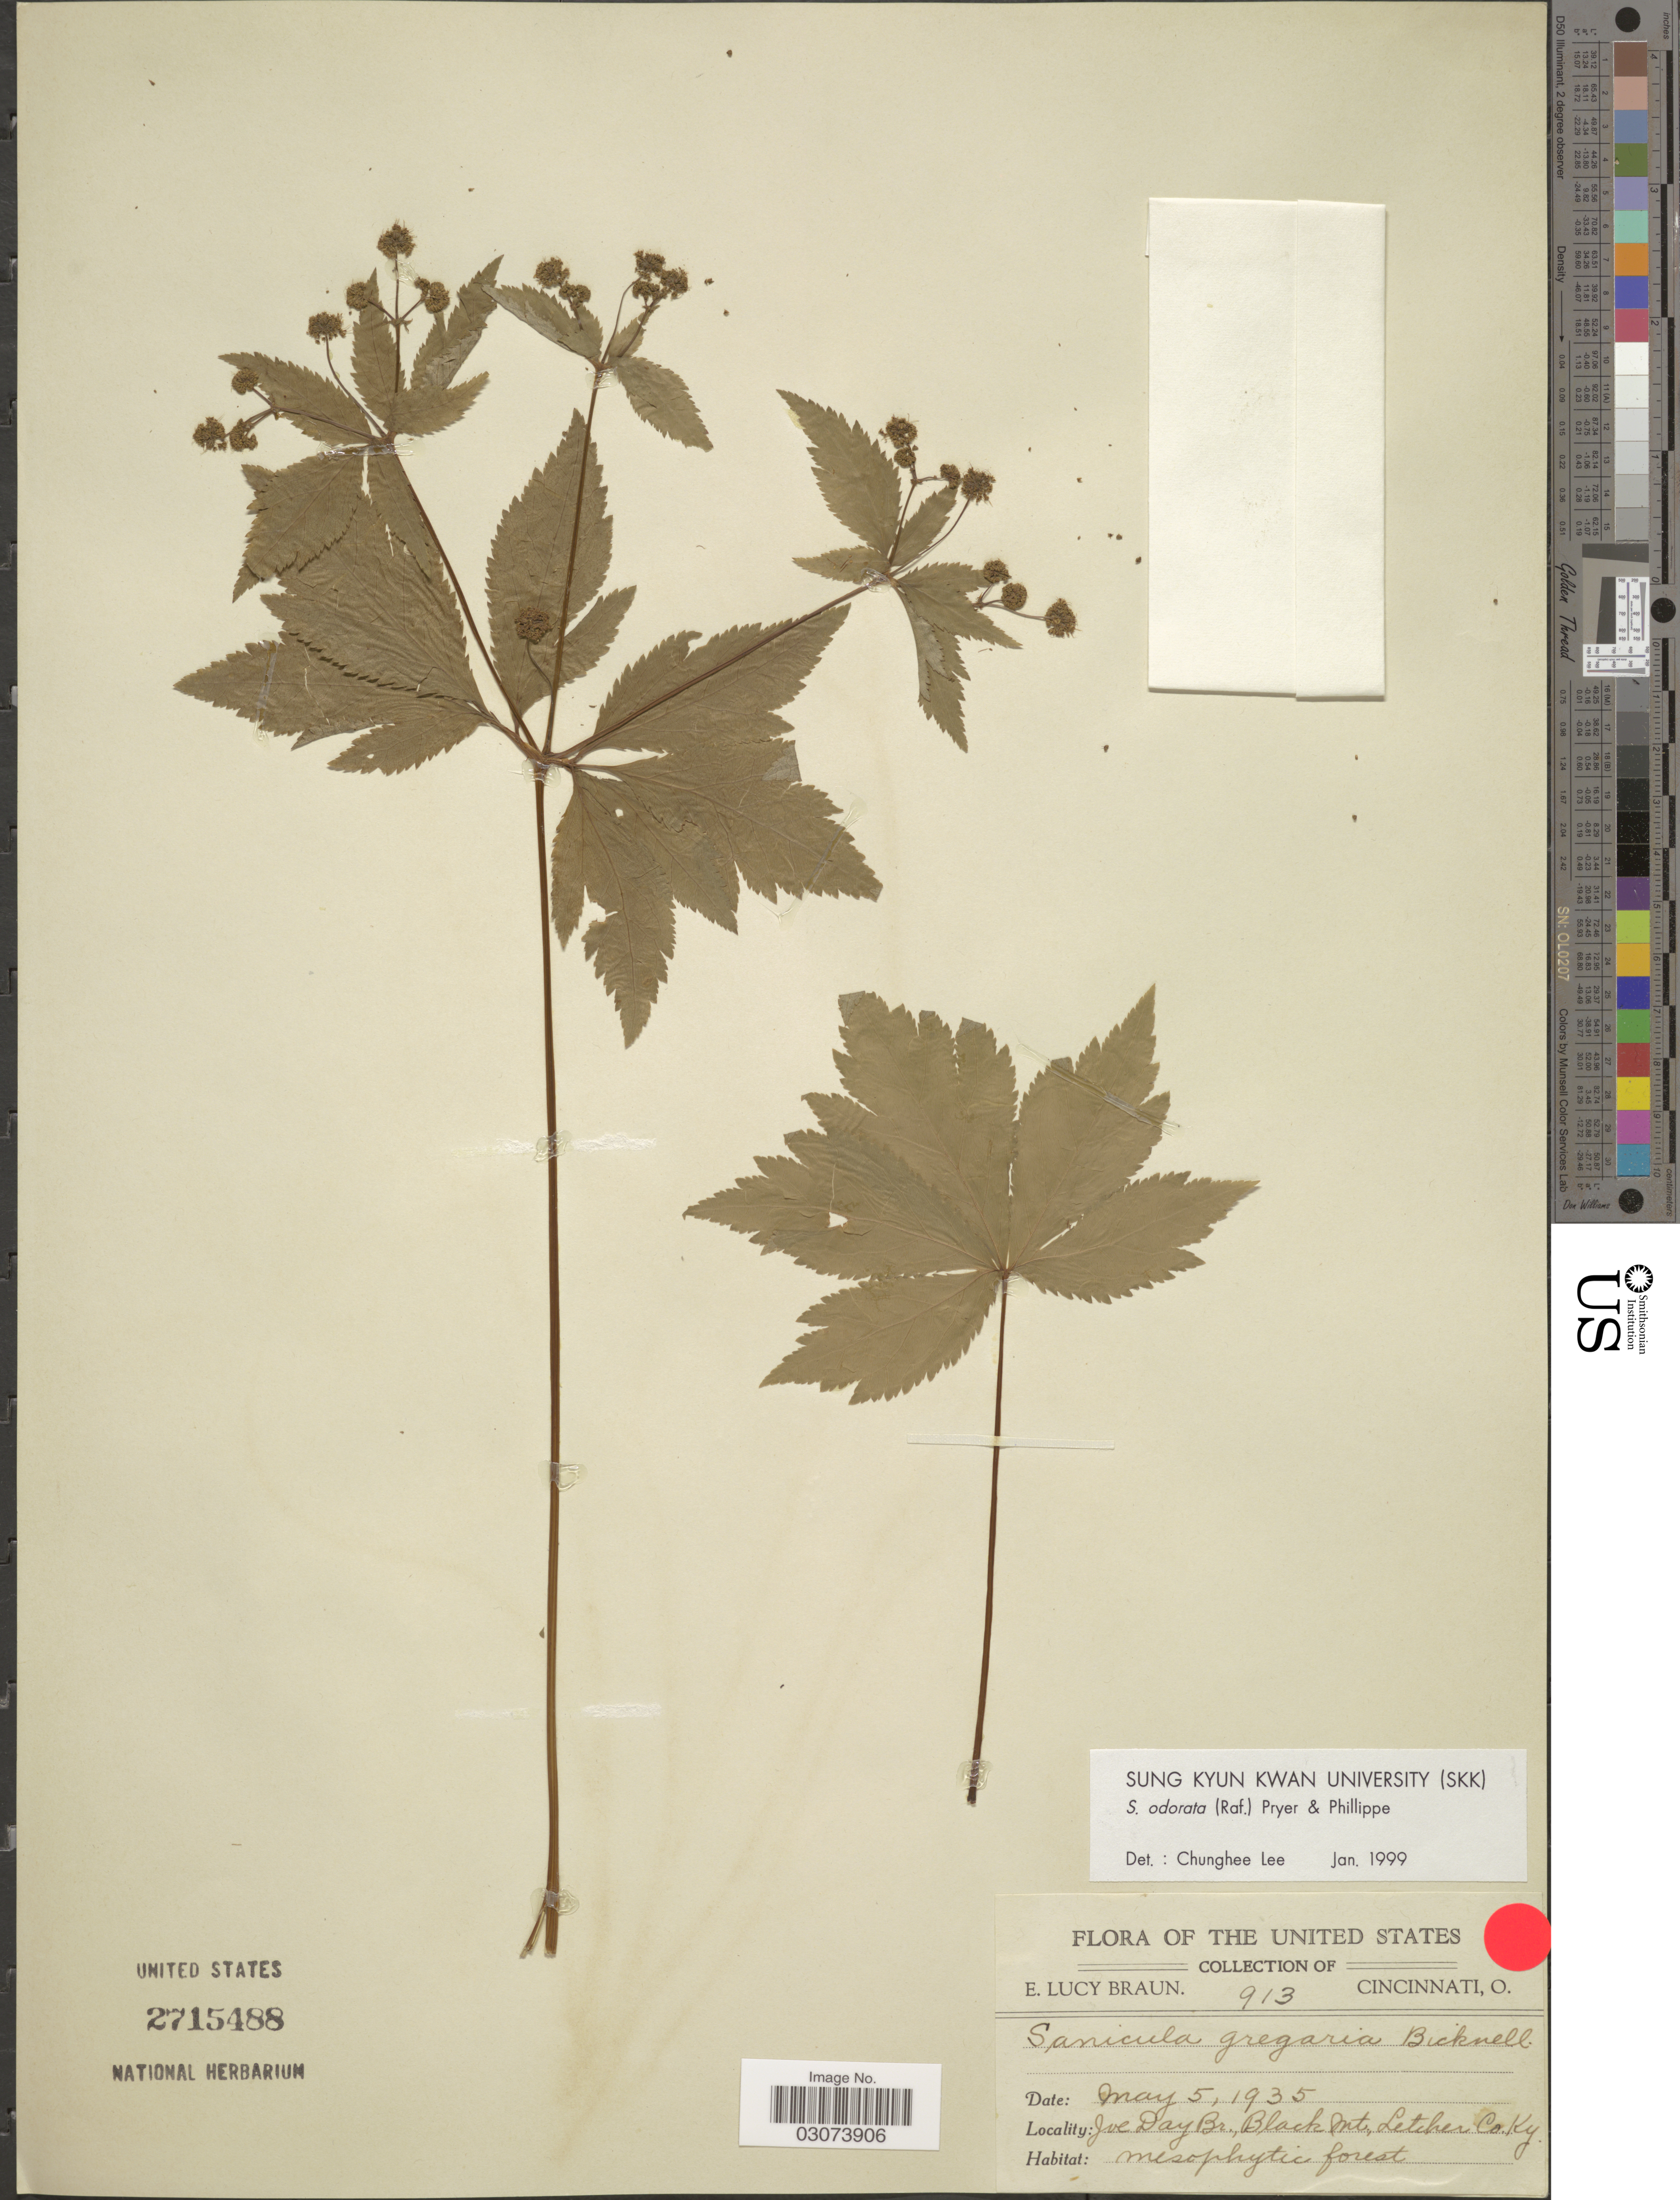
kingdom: Plantae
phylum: Tracheophyta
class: Magnoliopsida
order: Apiales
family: Apiaceae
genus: Sanicula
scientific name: Sanicula odorata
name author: (Raf.) Pryer & Phillippe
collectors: E. L. Braun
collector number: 913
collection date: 1935-05-05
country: United States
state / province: Kentucky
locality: Joe Day Br., Black Mt, Letcher Co.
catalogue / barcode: US 2715488